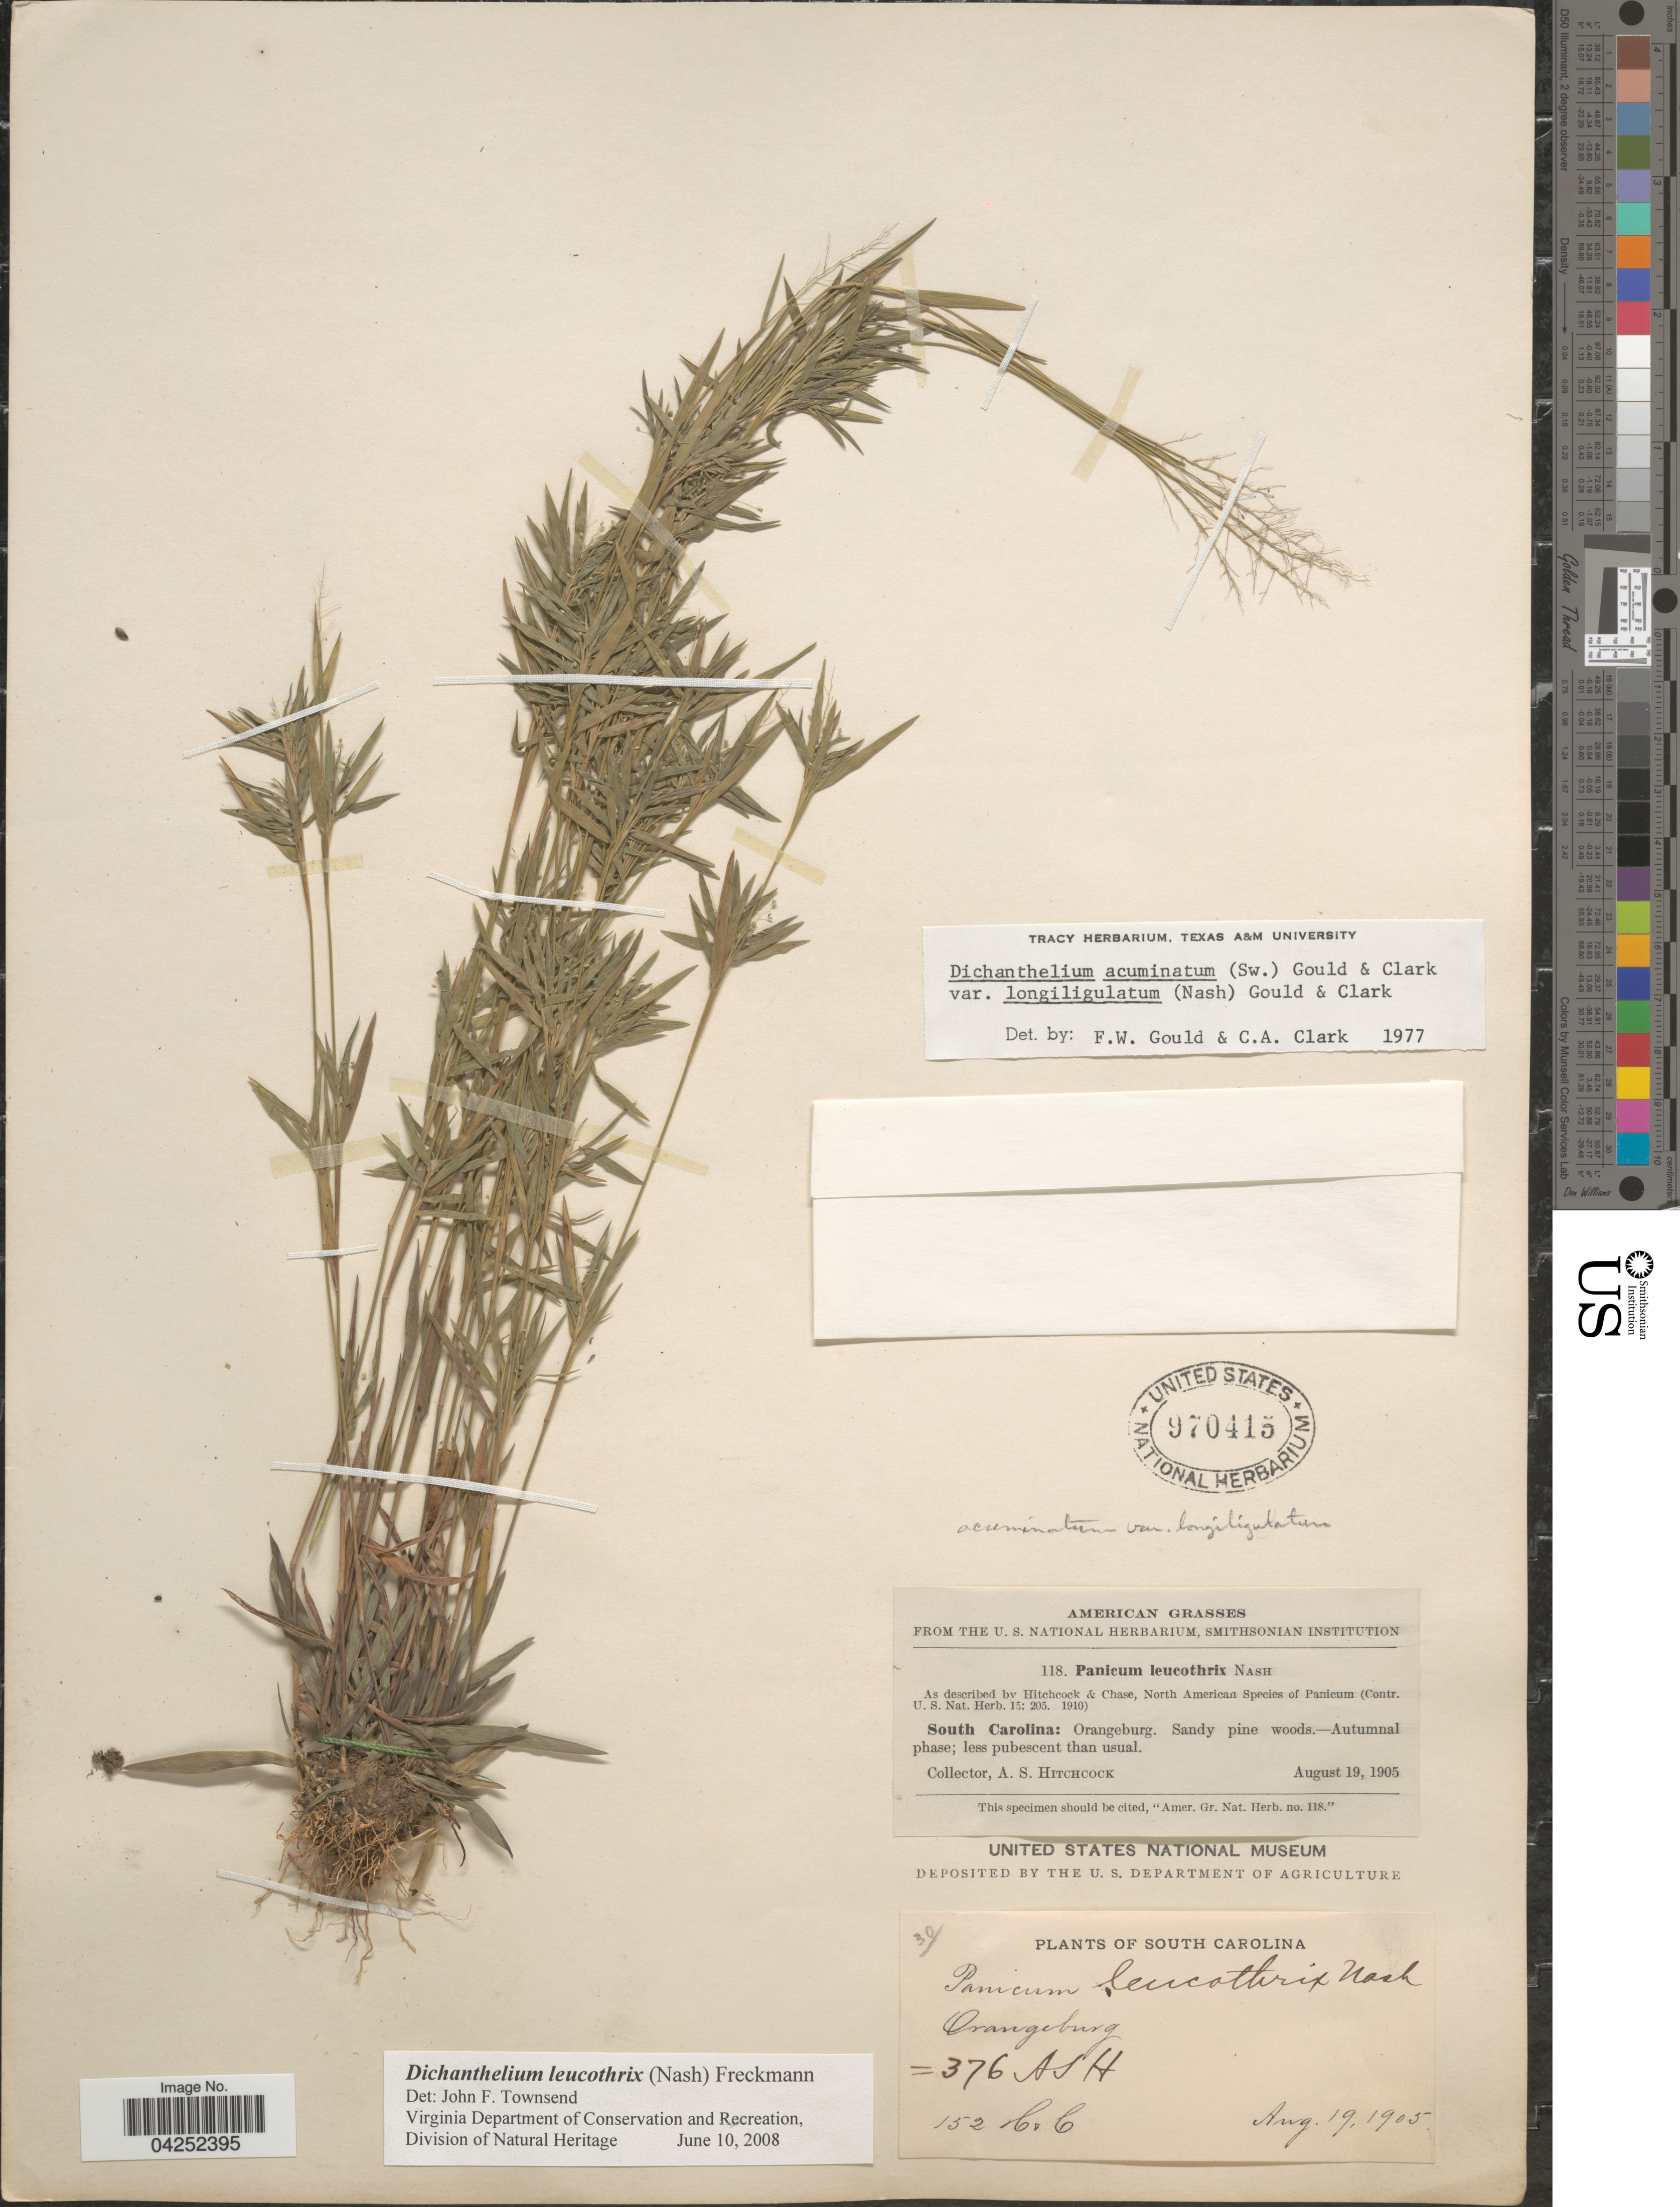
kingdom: Plantae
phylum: Tracheophyta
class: Liliopsida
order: Poales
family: Poaceae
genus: Dichanthelium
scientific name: Dichanthelium acuminatum var. longiligulatum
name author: (Nash) Gould & C.A. Clark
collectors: A. S. Hitchcock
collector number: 118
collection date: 1905-08-19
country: United States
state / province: South Carolina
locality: Orangeburg.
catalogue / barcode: US 970415